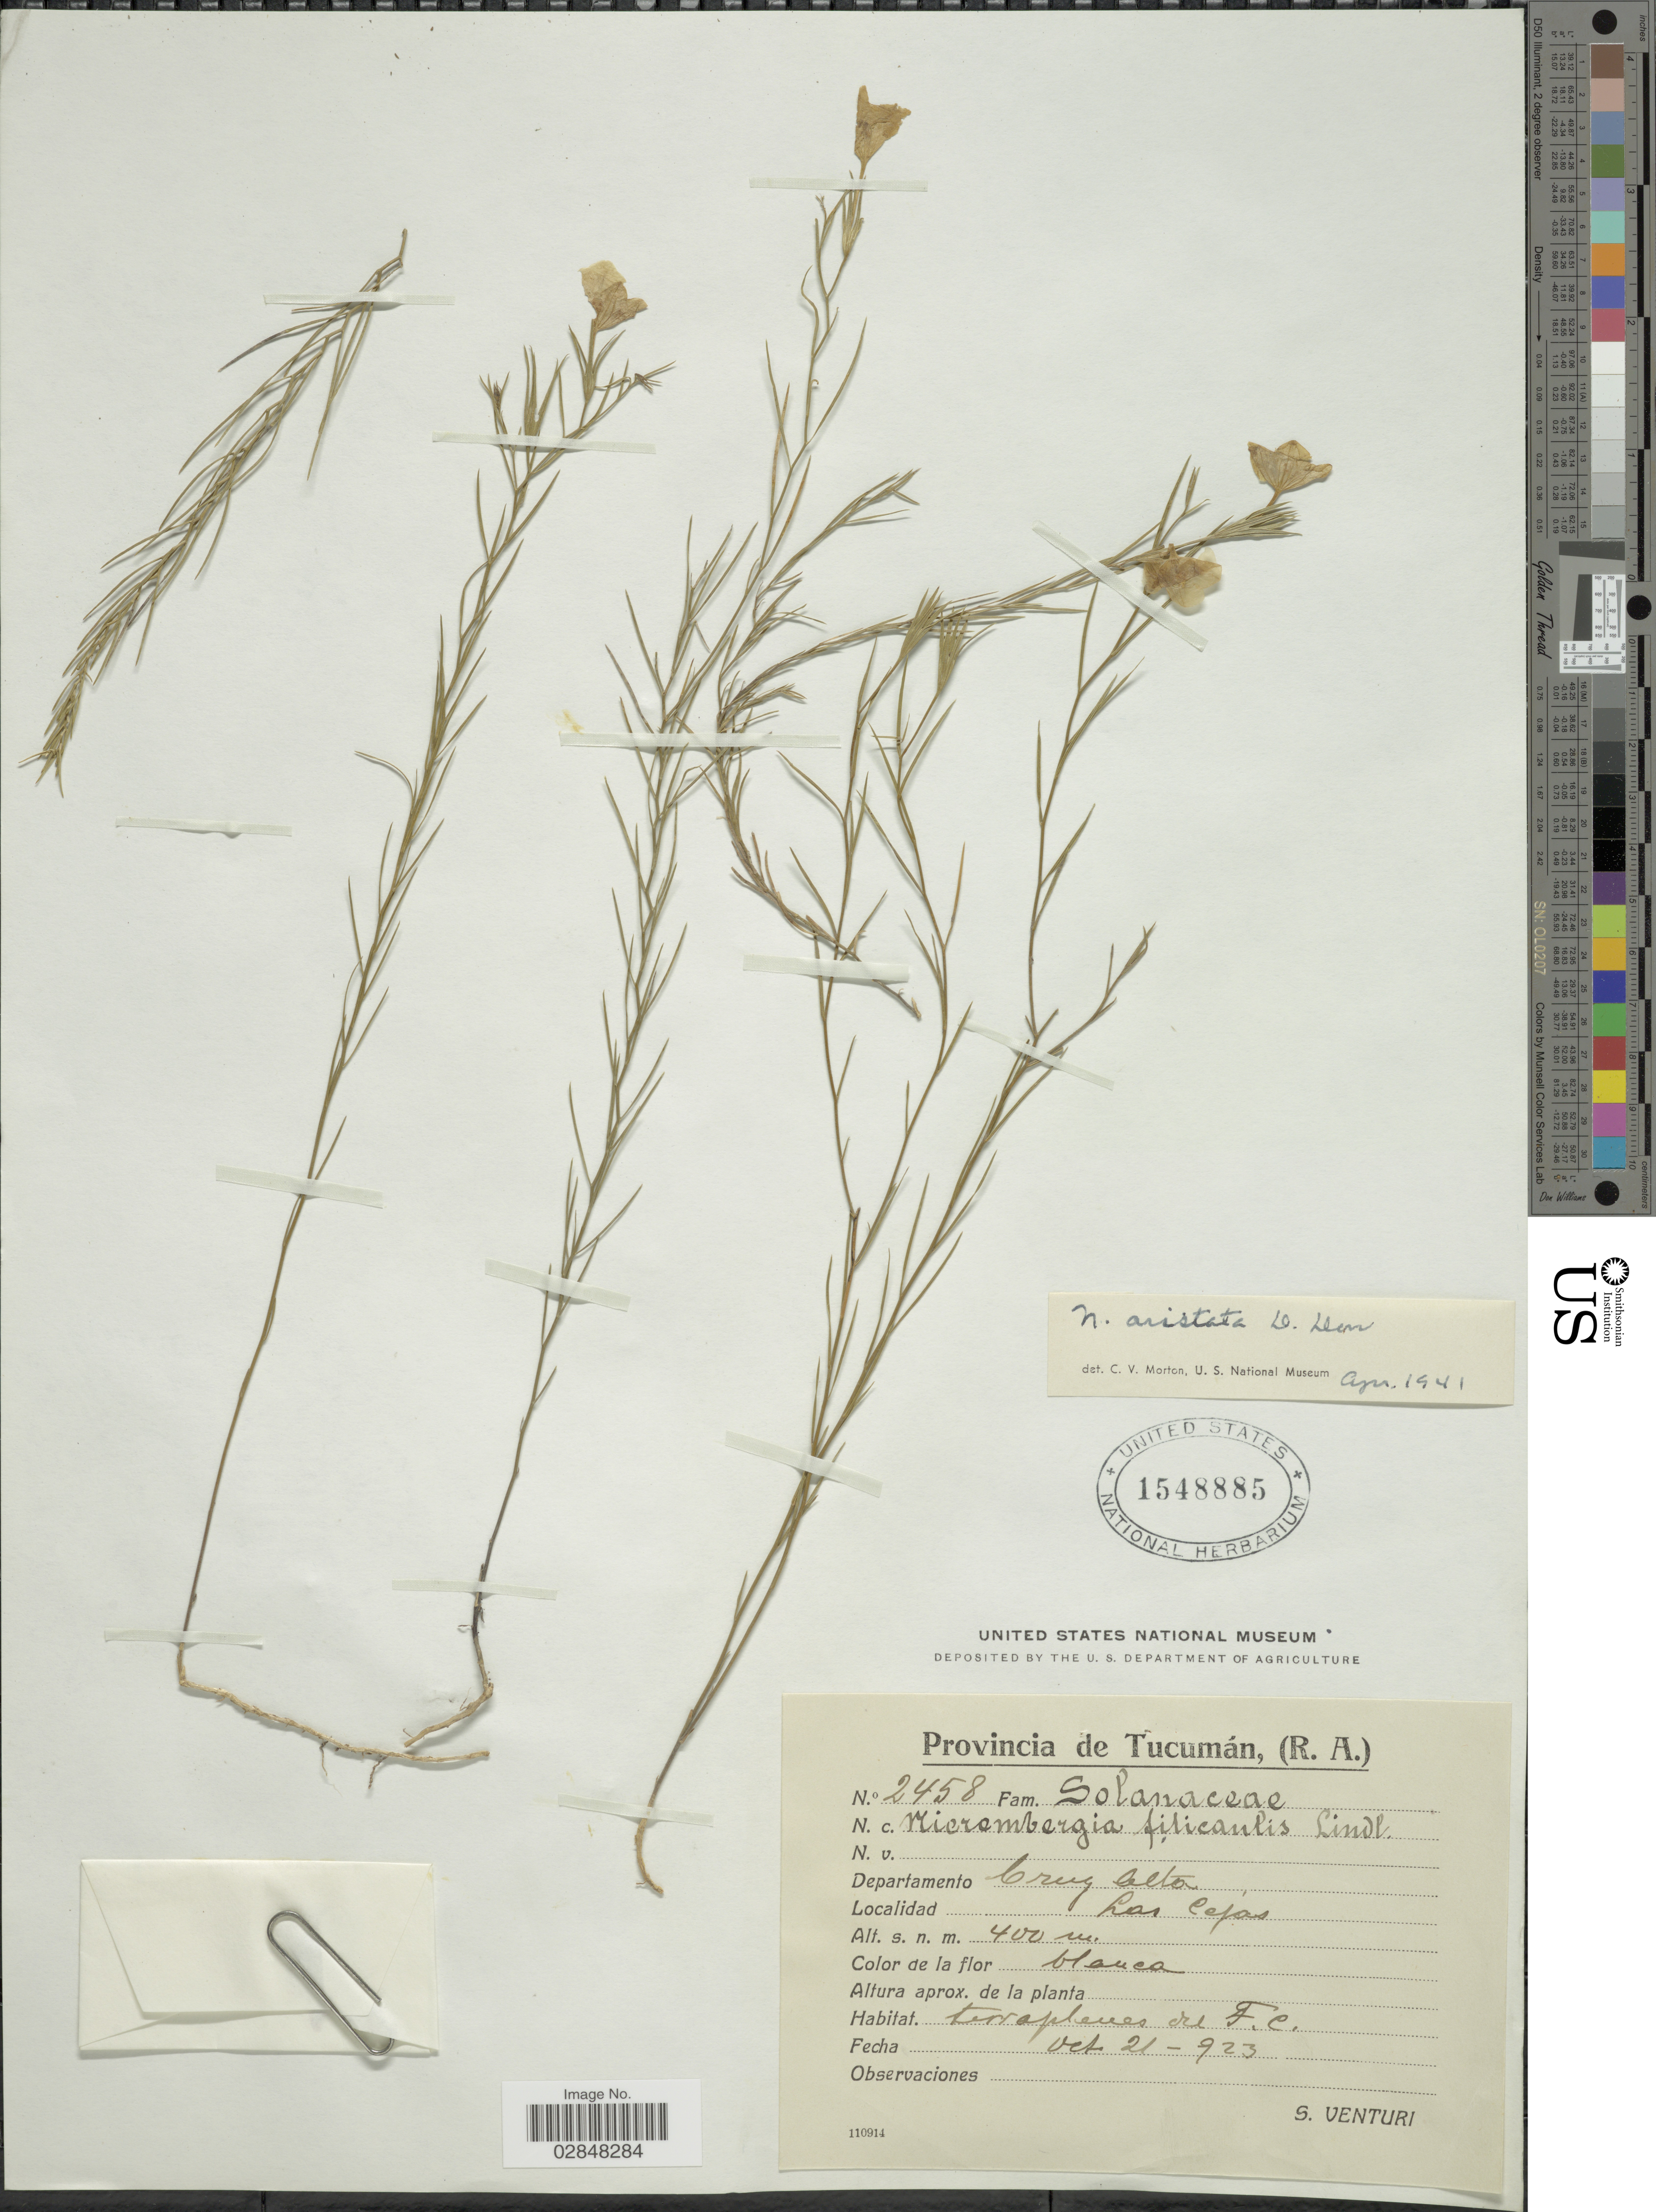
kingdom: Plantae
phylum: Tracheophyta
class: Magnoliopsida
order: Solanales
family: Solanaceae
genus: Nierembergia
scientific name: Nierembergia aristata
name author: D. Don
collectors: S. Venturi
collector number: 2458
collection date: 1923-10-21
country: Argentina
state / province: Tucuman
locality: Departamento Cruz Alta. Las Cejas.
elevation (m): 400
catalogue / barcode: US 1548885